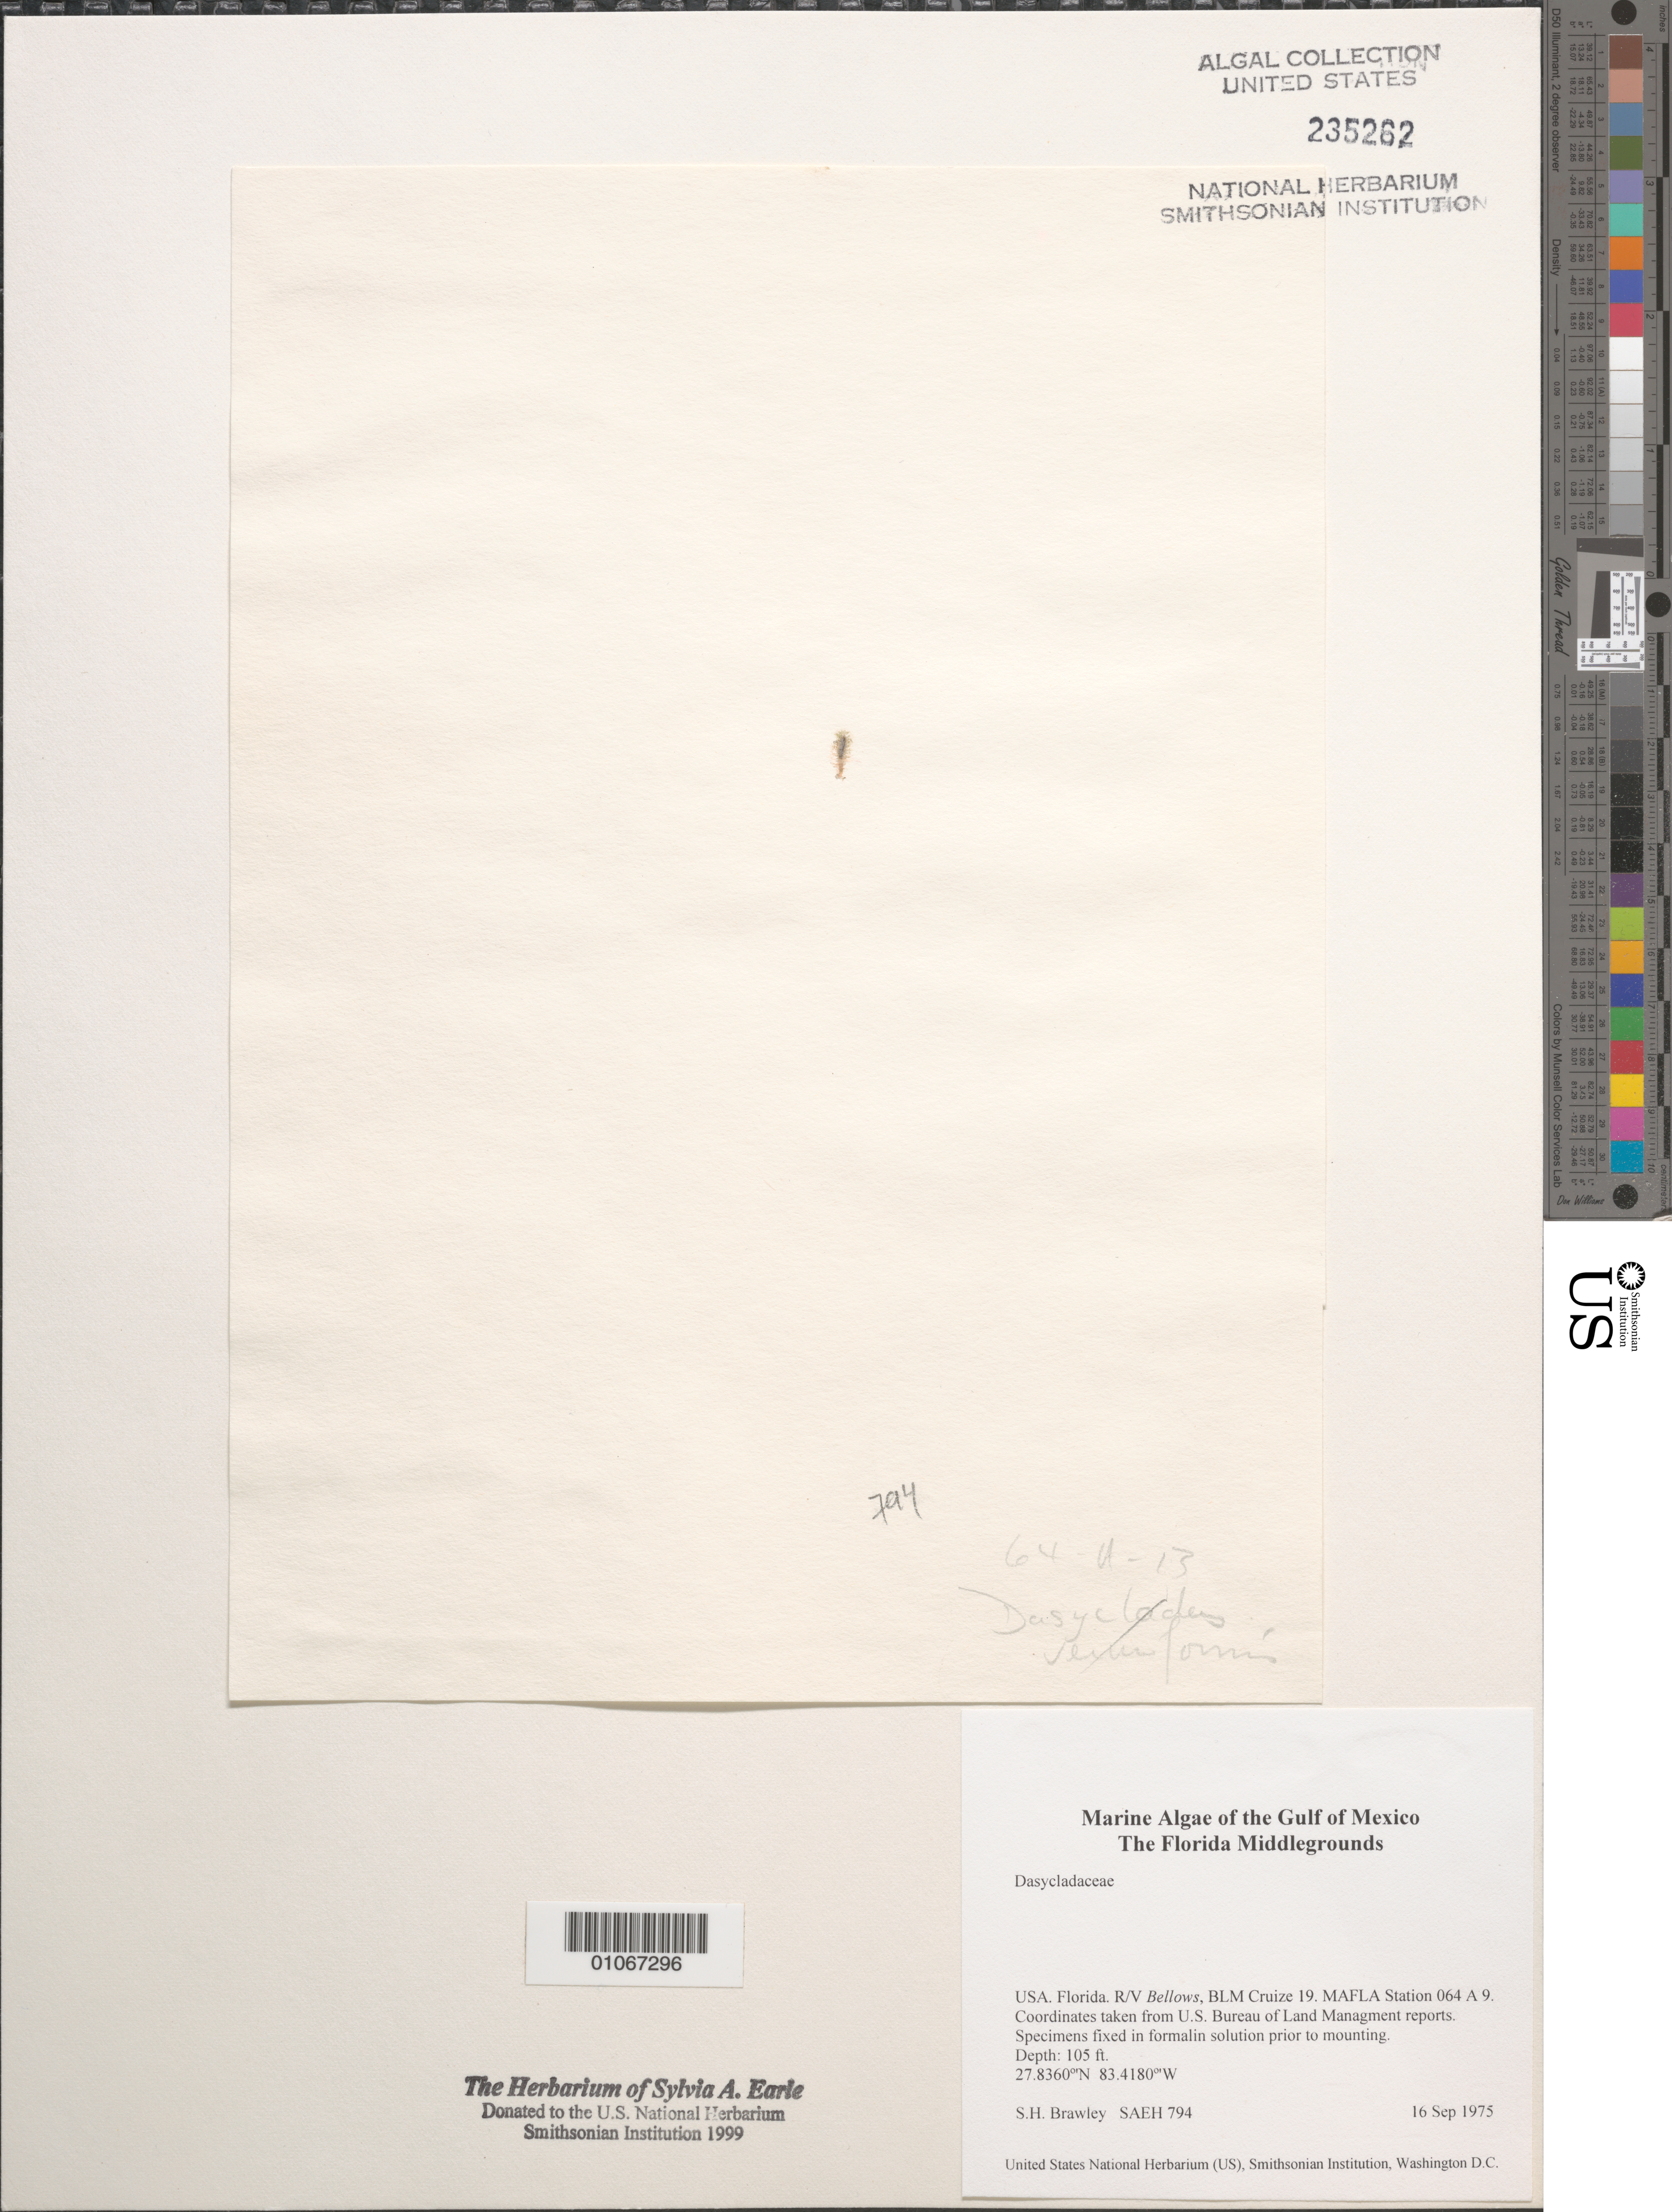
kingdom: Plantae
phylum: Chlorophyta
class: Ulvophyceae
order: Dasycladales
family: Dasycladaceae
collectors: S. Brawley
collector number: SAEH794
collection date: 1975-09-16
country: United States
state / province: Florida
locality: The Gulf of Mexico. The Florida Middlegrounds. R/V Bellows, BLM Cruize 19. MAFLA Station 064 A 9.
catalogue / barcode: US 235262